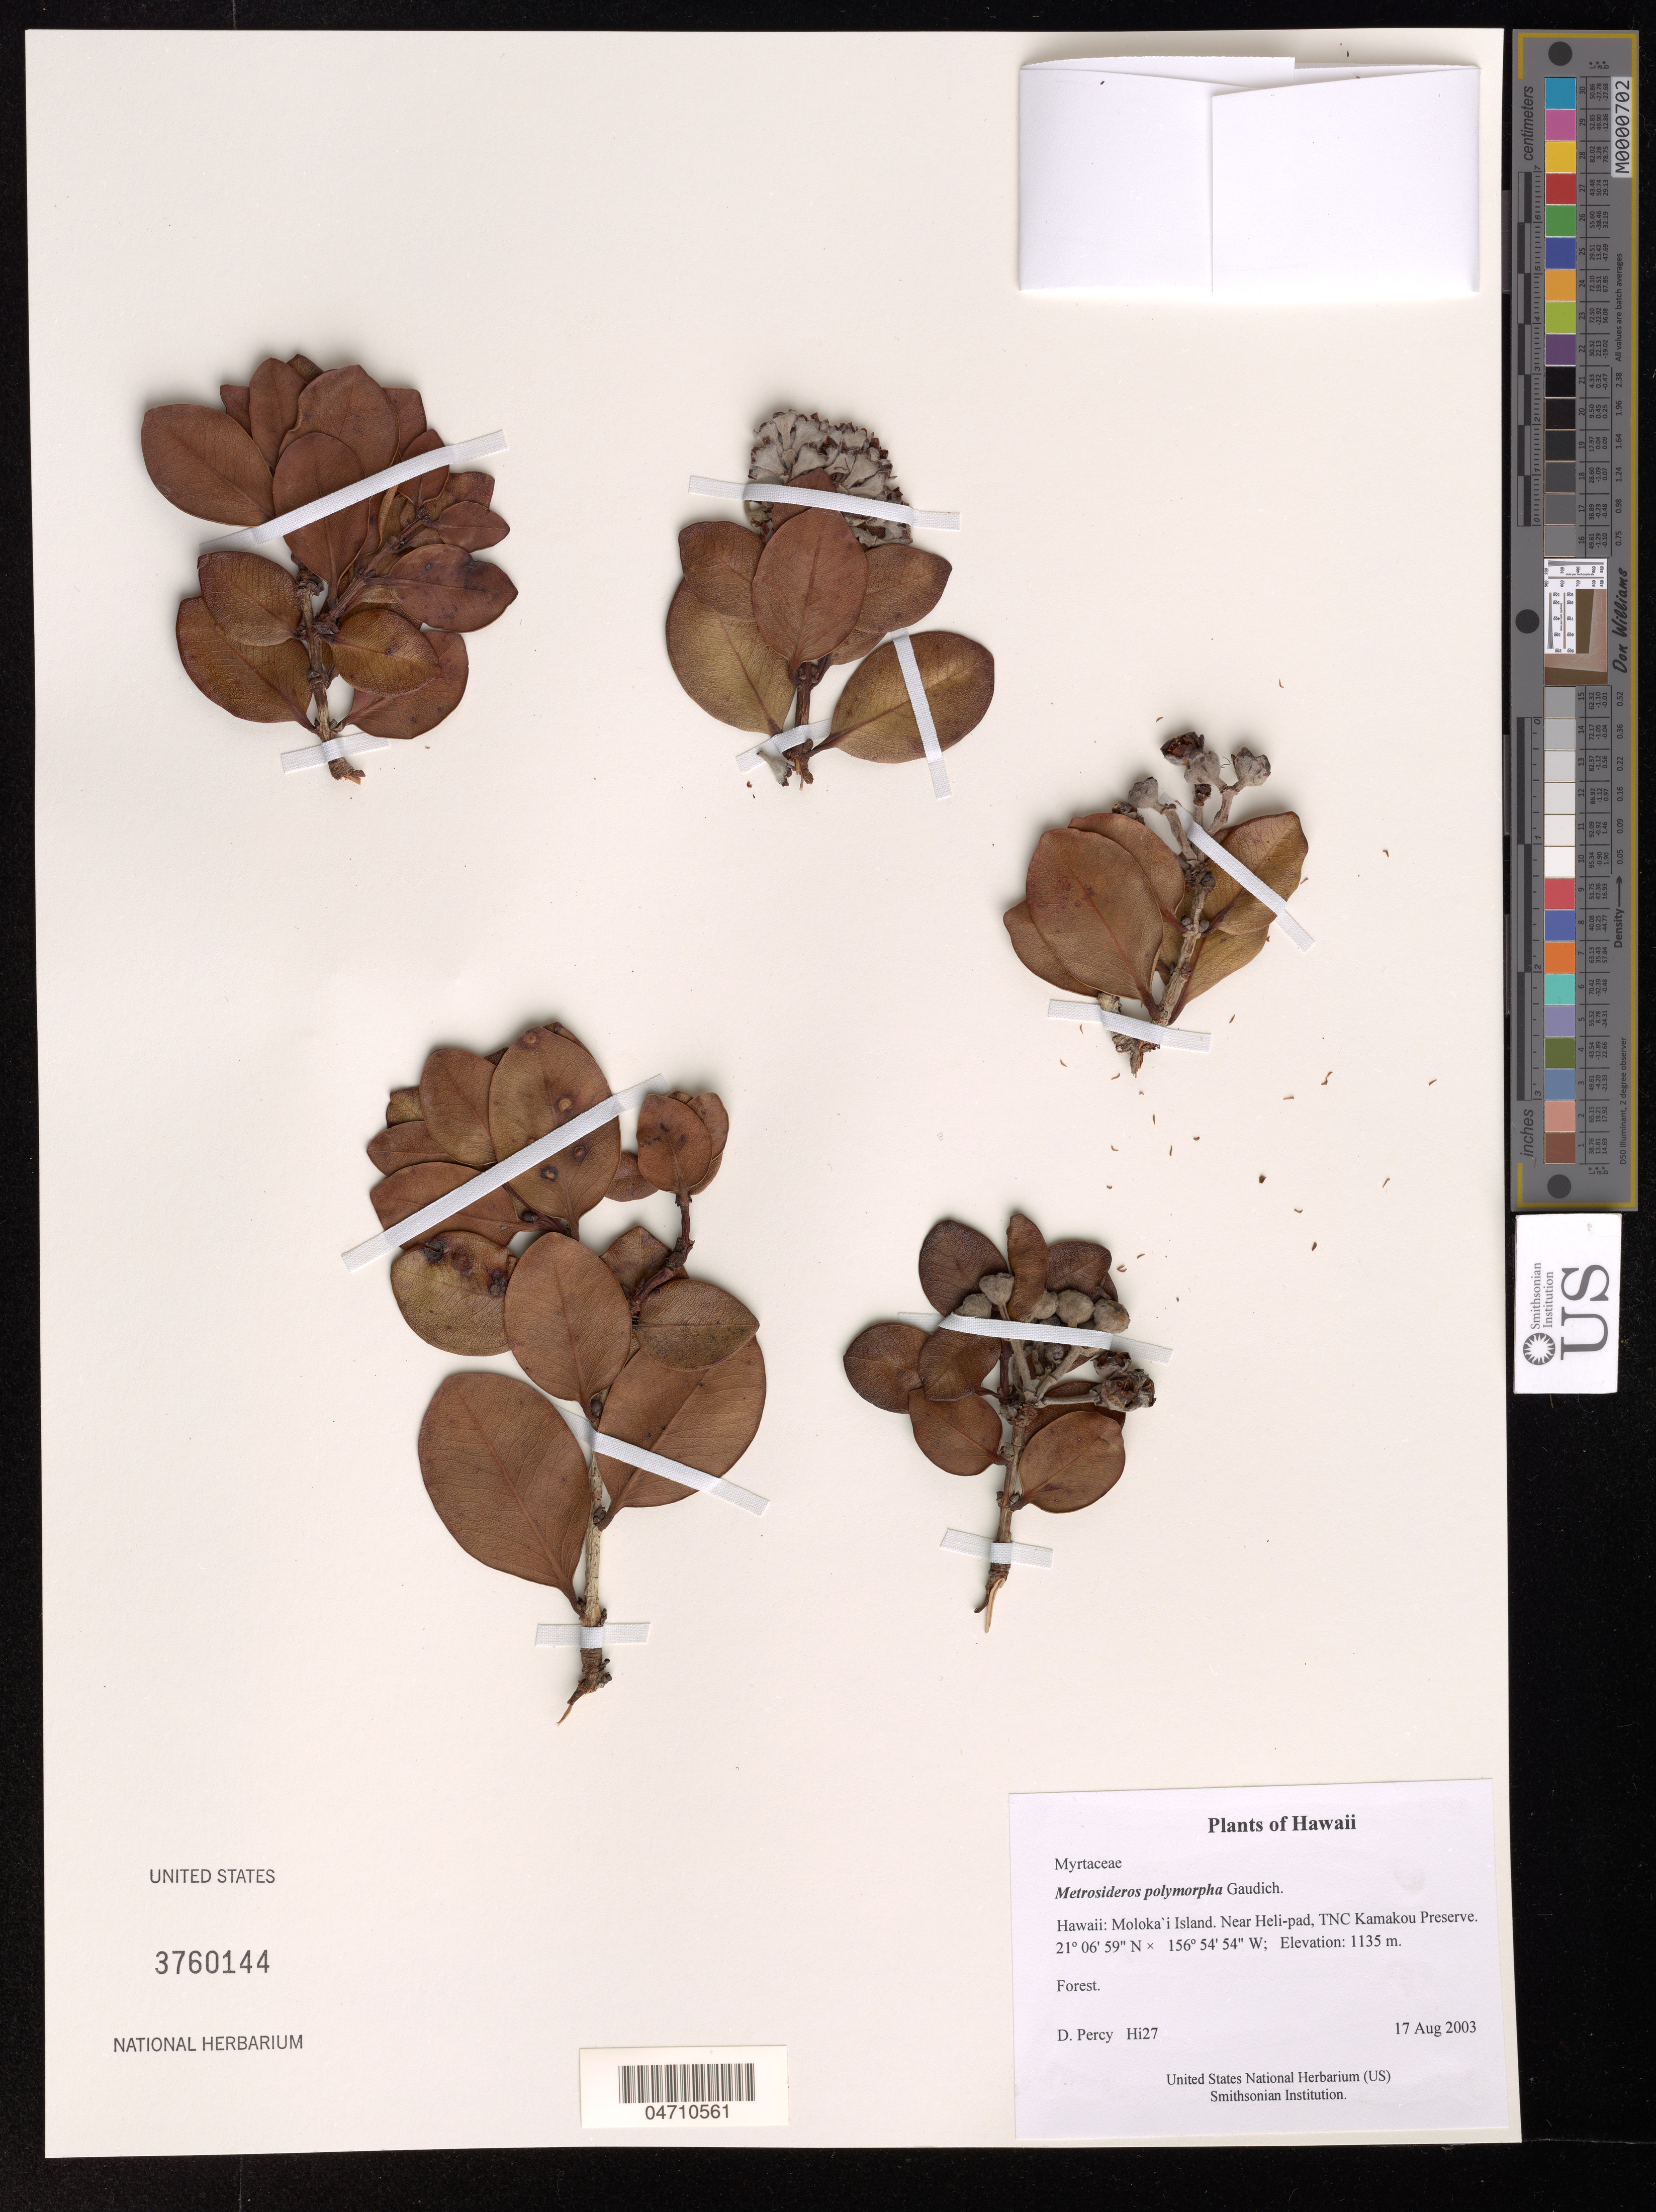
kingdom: Plantae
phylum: Tracheophyta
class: Magnoliopsida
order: Myrtales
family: Myrtaceae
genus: Metrosideros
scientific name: Metrosideros polymorpha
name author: Gaudich.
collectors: D. Percy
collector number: Hi27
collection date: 2003-08-17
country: United States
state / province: Hawaii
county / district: Maui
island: Moloka'i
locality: Near Heli-pad, TNC Kamakou Preserve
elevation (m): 1135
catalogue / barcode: US 3760144